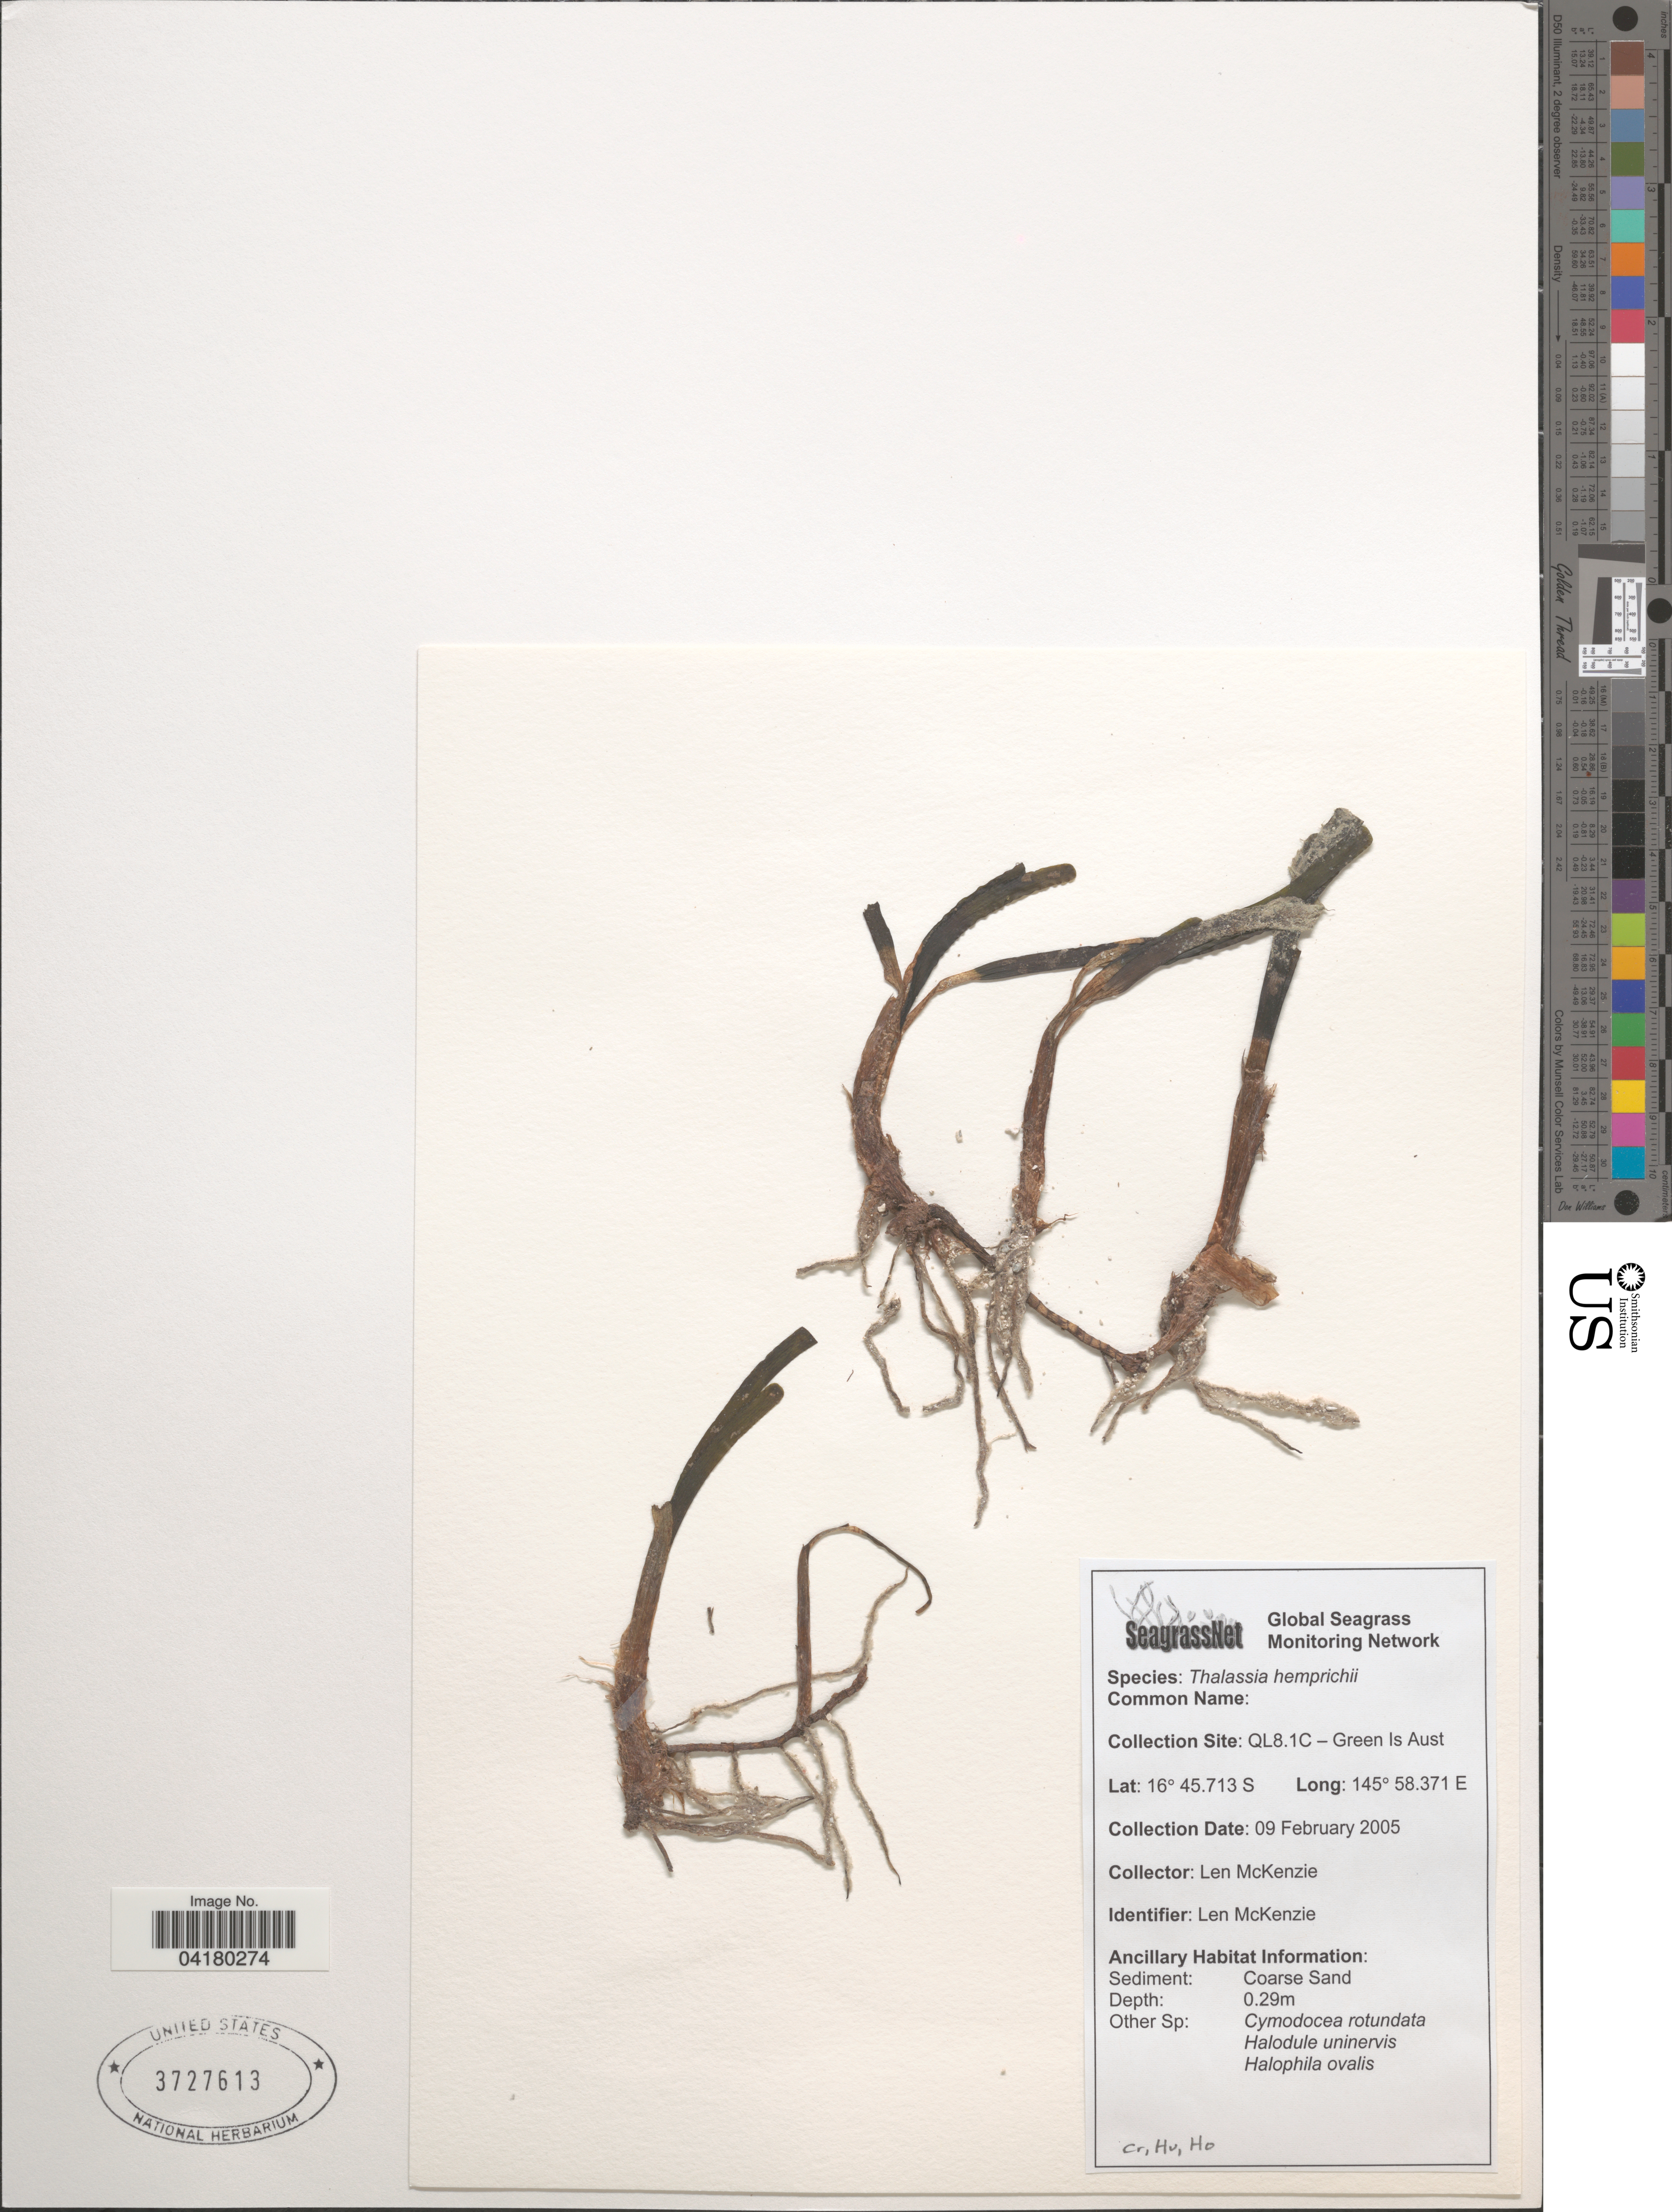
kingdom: Plantae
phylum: Tracheophyta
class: Liliopsida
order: Alismatales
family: Hydrocharitaceae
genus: Thalassia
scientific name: Thalassia hemprichii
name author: Asch.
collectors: L. McKenzie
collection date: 2005-02-09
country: Australia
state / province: Queensland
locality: QL8.1C - Green Is.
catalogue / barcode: US 3727613